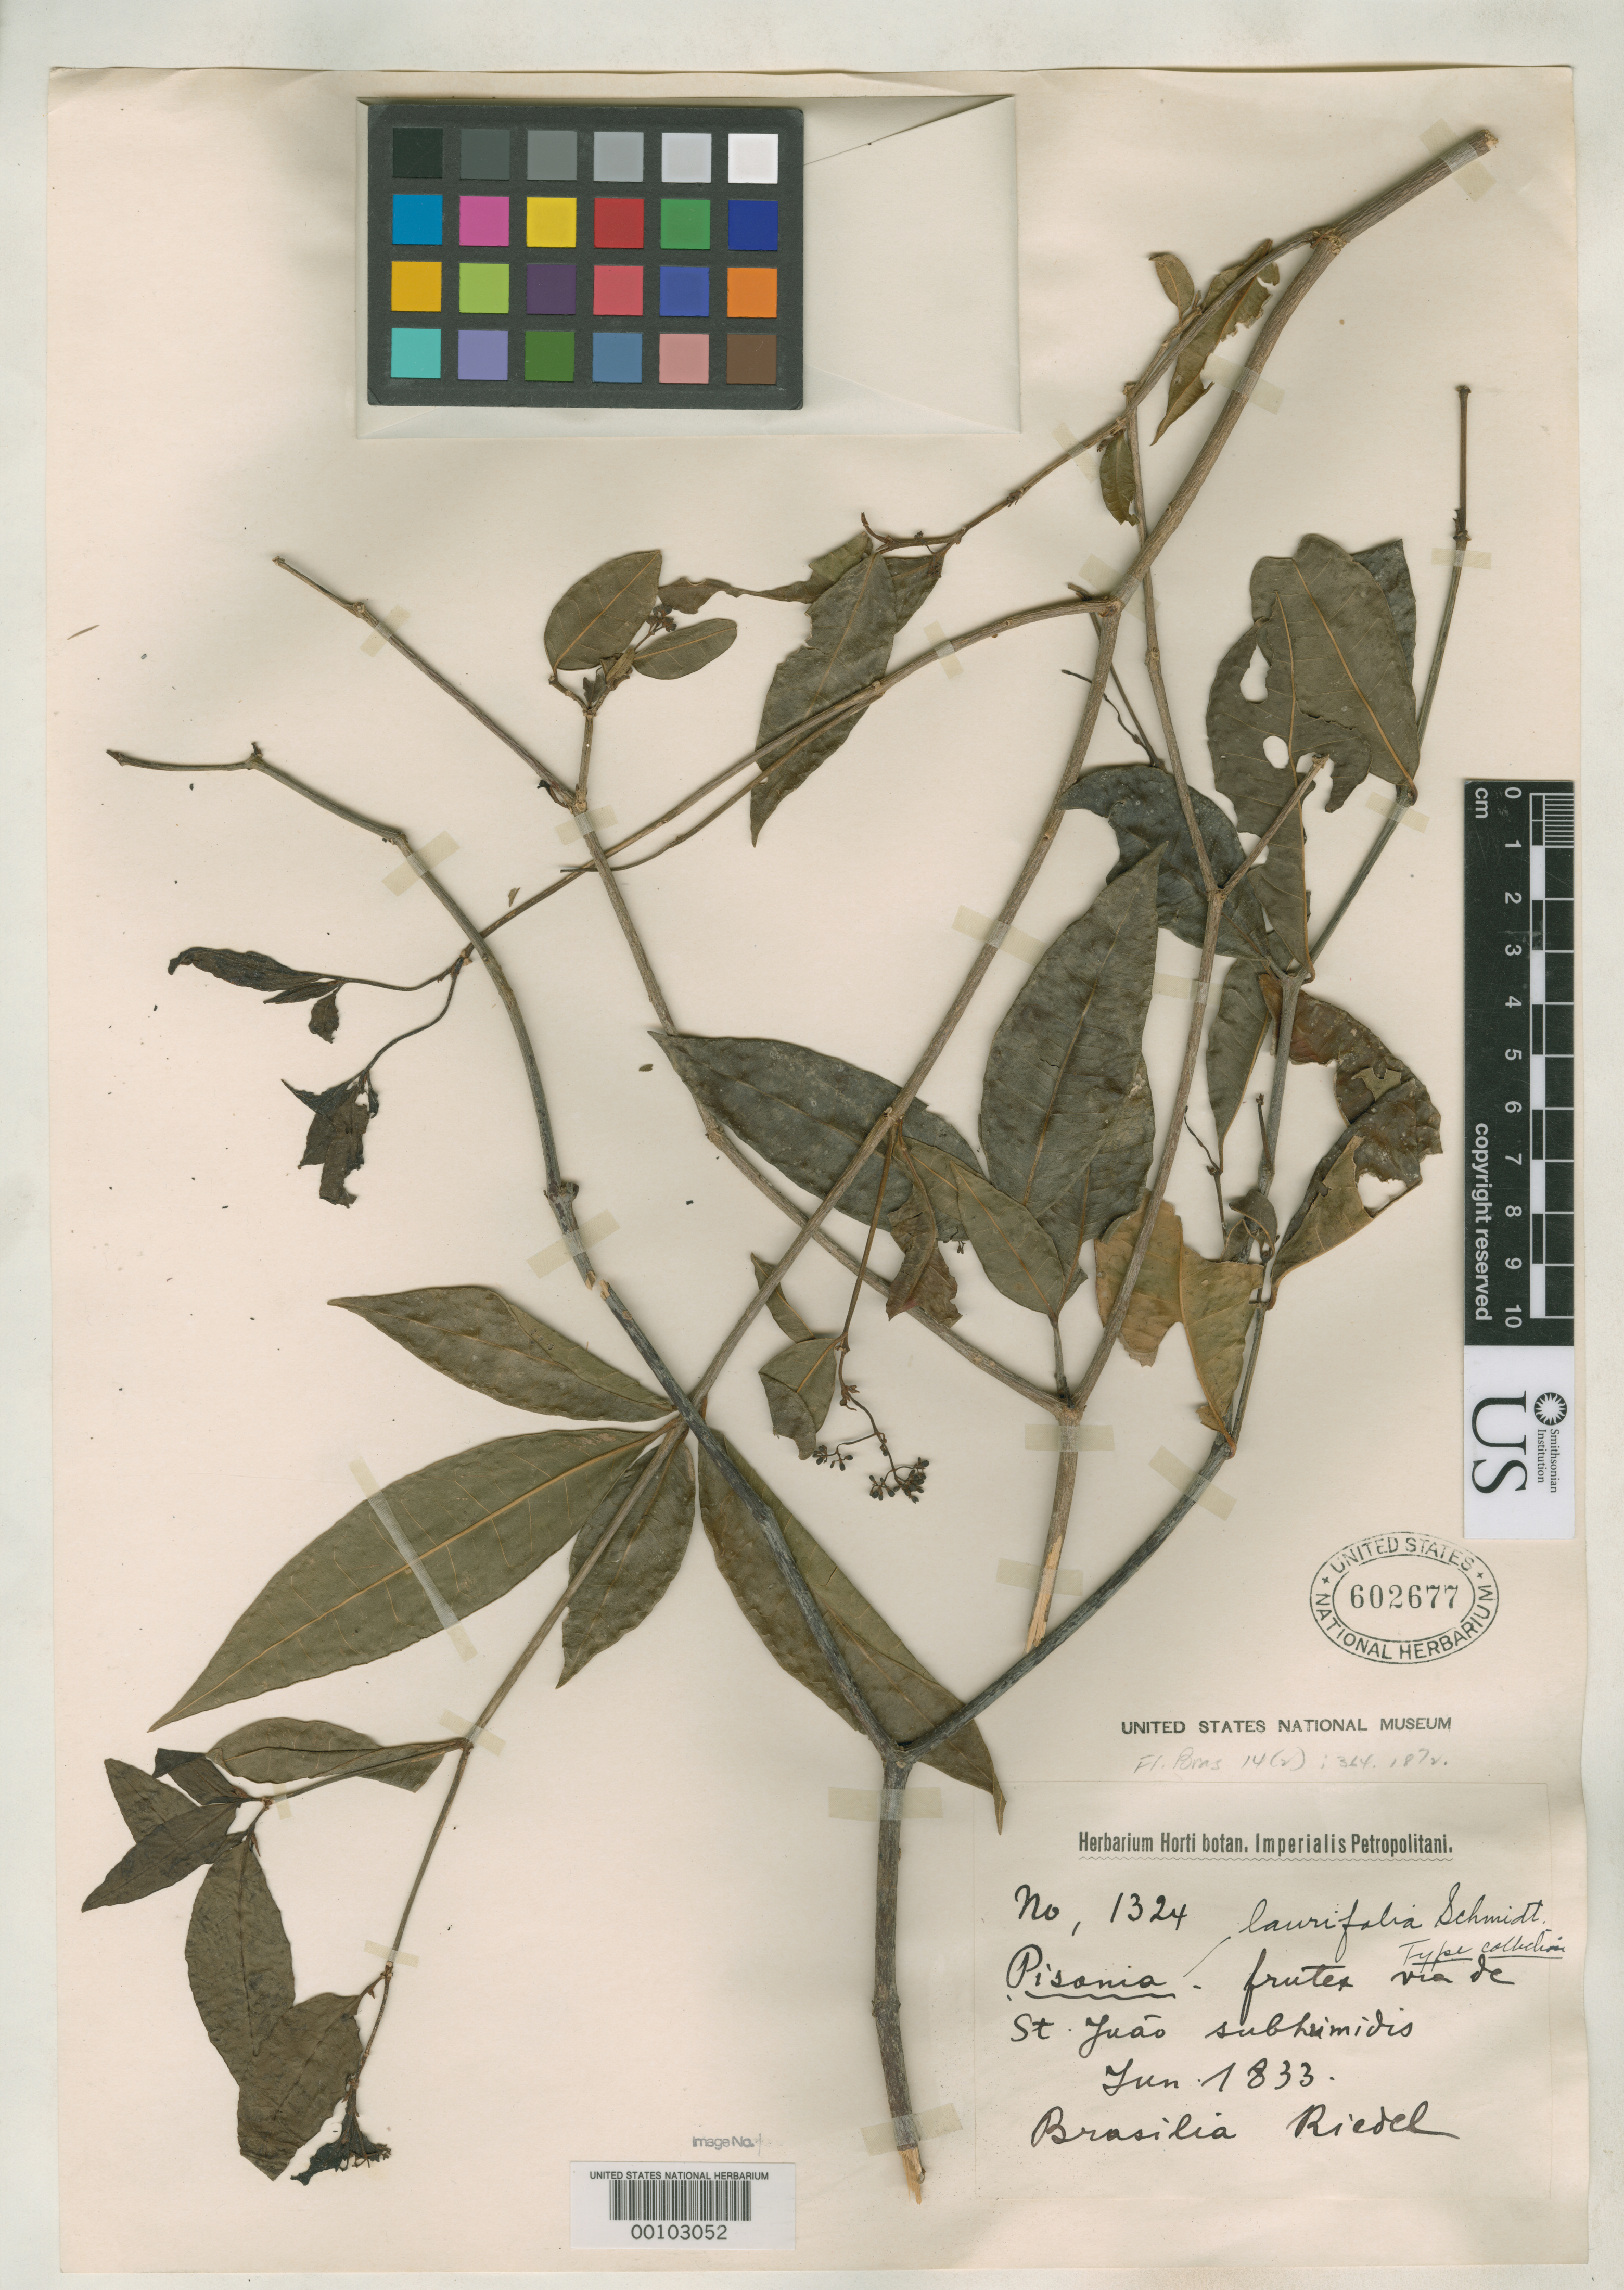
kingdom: Plantae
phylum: Tracheophyta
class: Magnoliopsida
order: Caryophyllales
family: Nyctaginaceae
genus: Pisonia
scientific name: Pisonia laurifolia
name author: J.A. Schmidt in Mart.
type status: Isotype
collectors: L. Riedel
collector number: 1324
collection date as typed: Jun 1833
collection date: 1833-06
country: Brazil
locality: Rio Sao Joao.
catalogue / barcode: US 602677